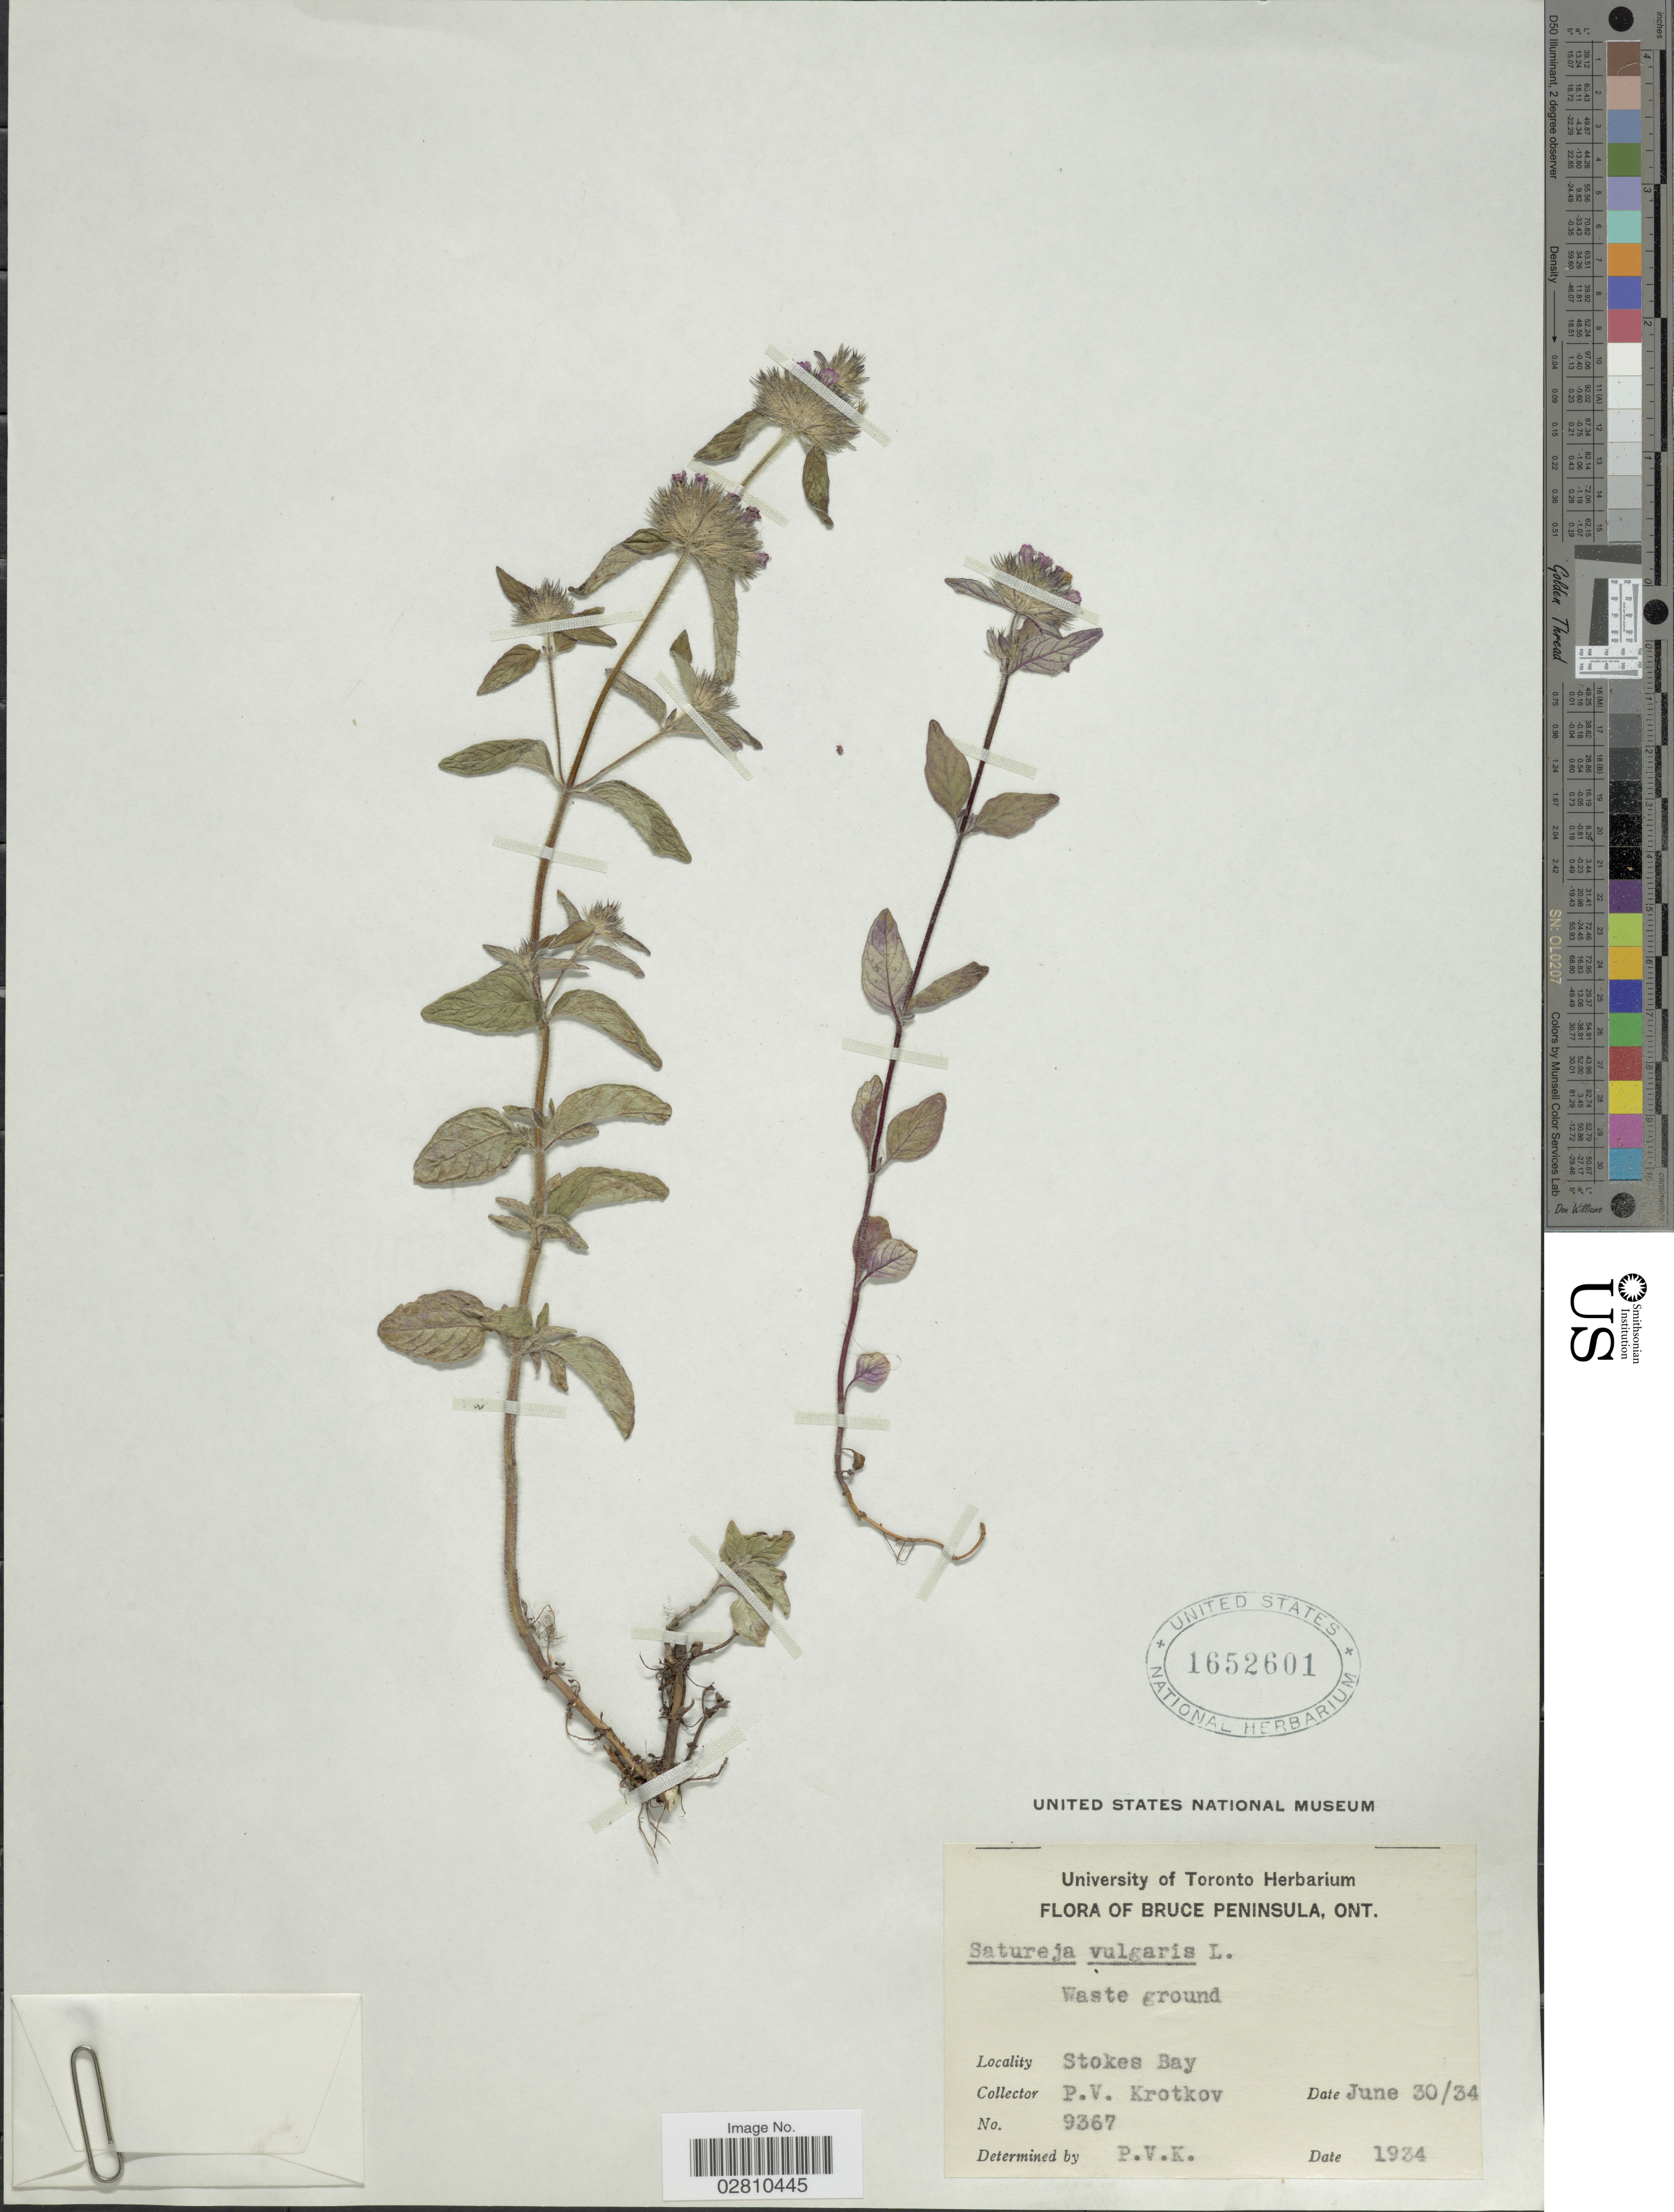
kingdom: Plantae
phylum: Tracheophyta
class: Magnoliopsida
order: Lamiales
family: Lamiaceae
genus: Clinopodium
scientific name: Clinopodium vulgare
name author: L.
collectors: P. V. Krotkov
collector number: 9367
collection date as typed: Transcribed d/m/y: 30/6/34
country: Canada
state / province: Ontario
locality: Bruce Peninsula, Ont. Waste ground. Stokes Bay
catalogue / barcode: US 1652601